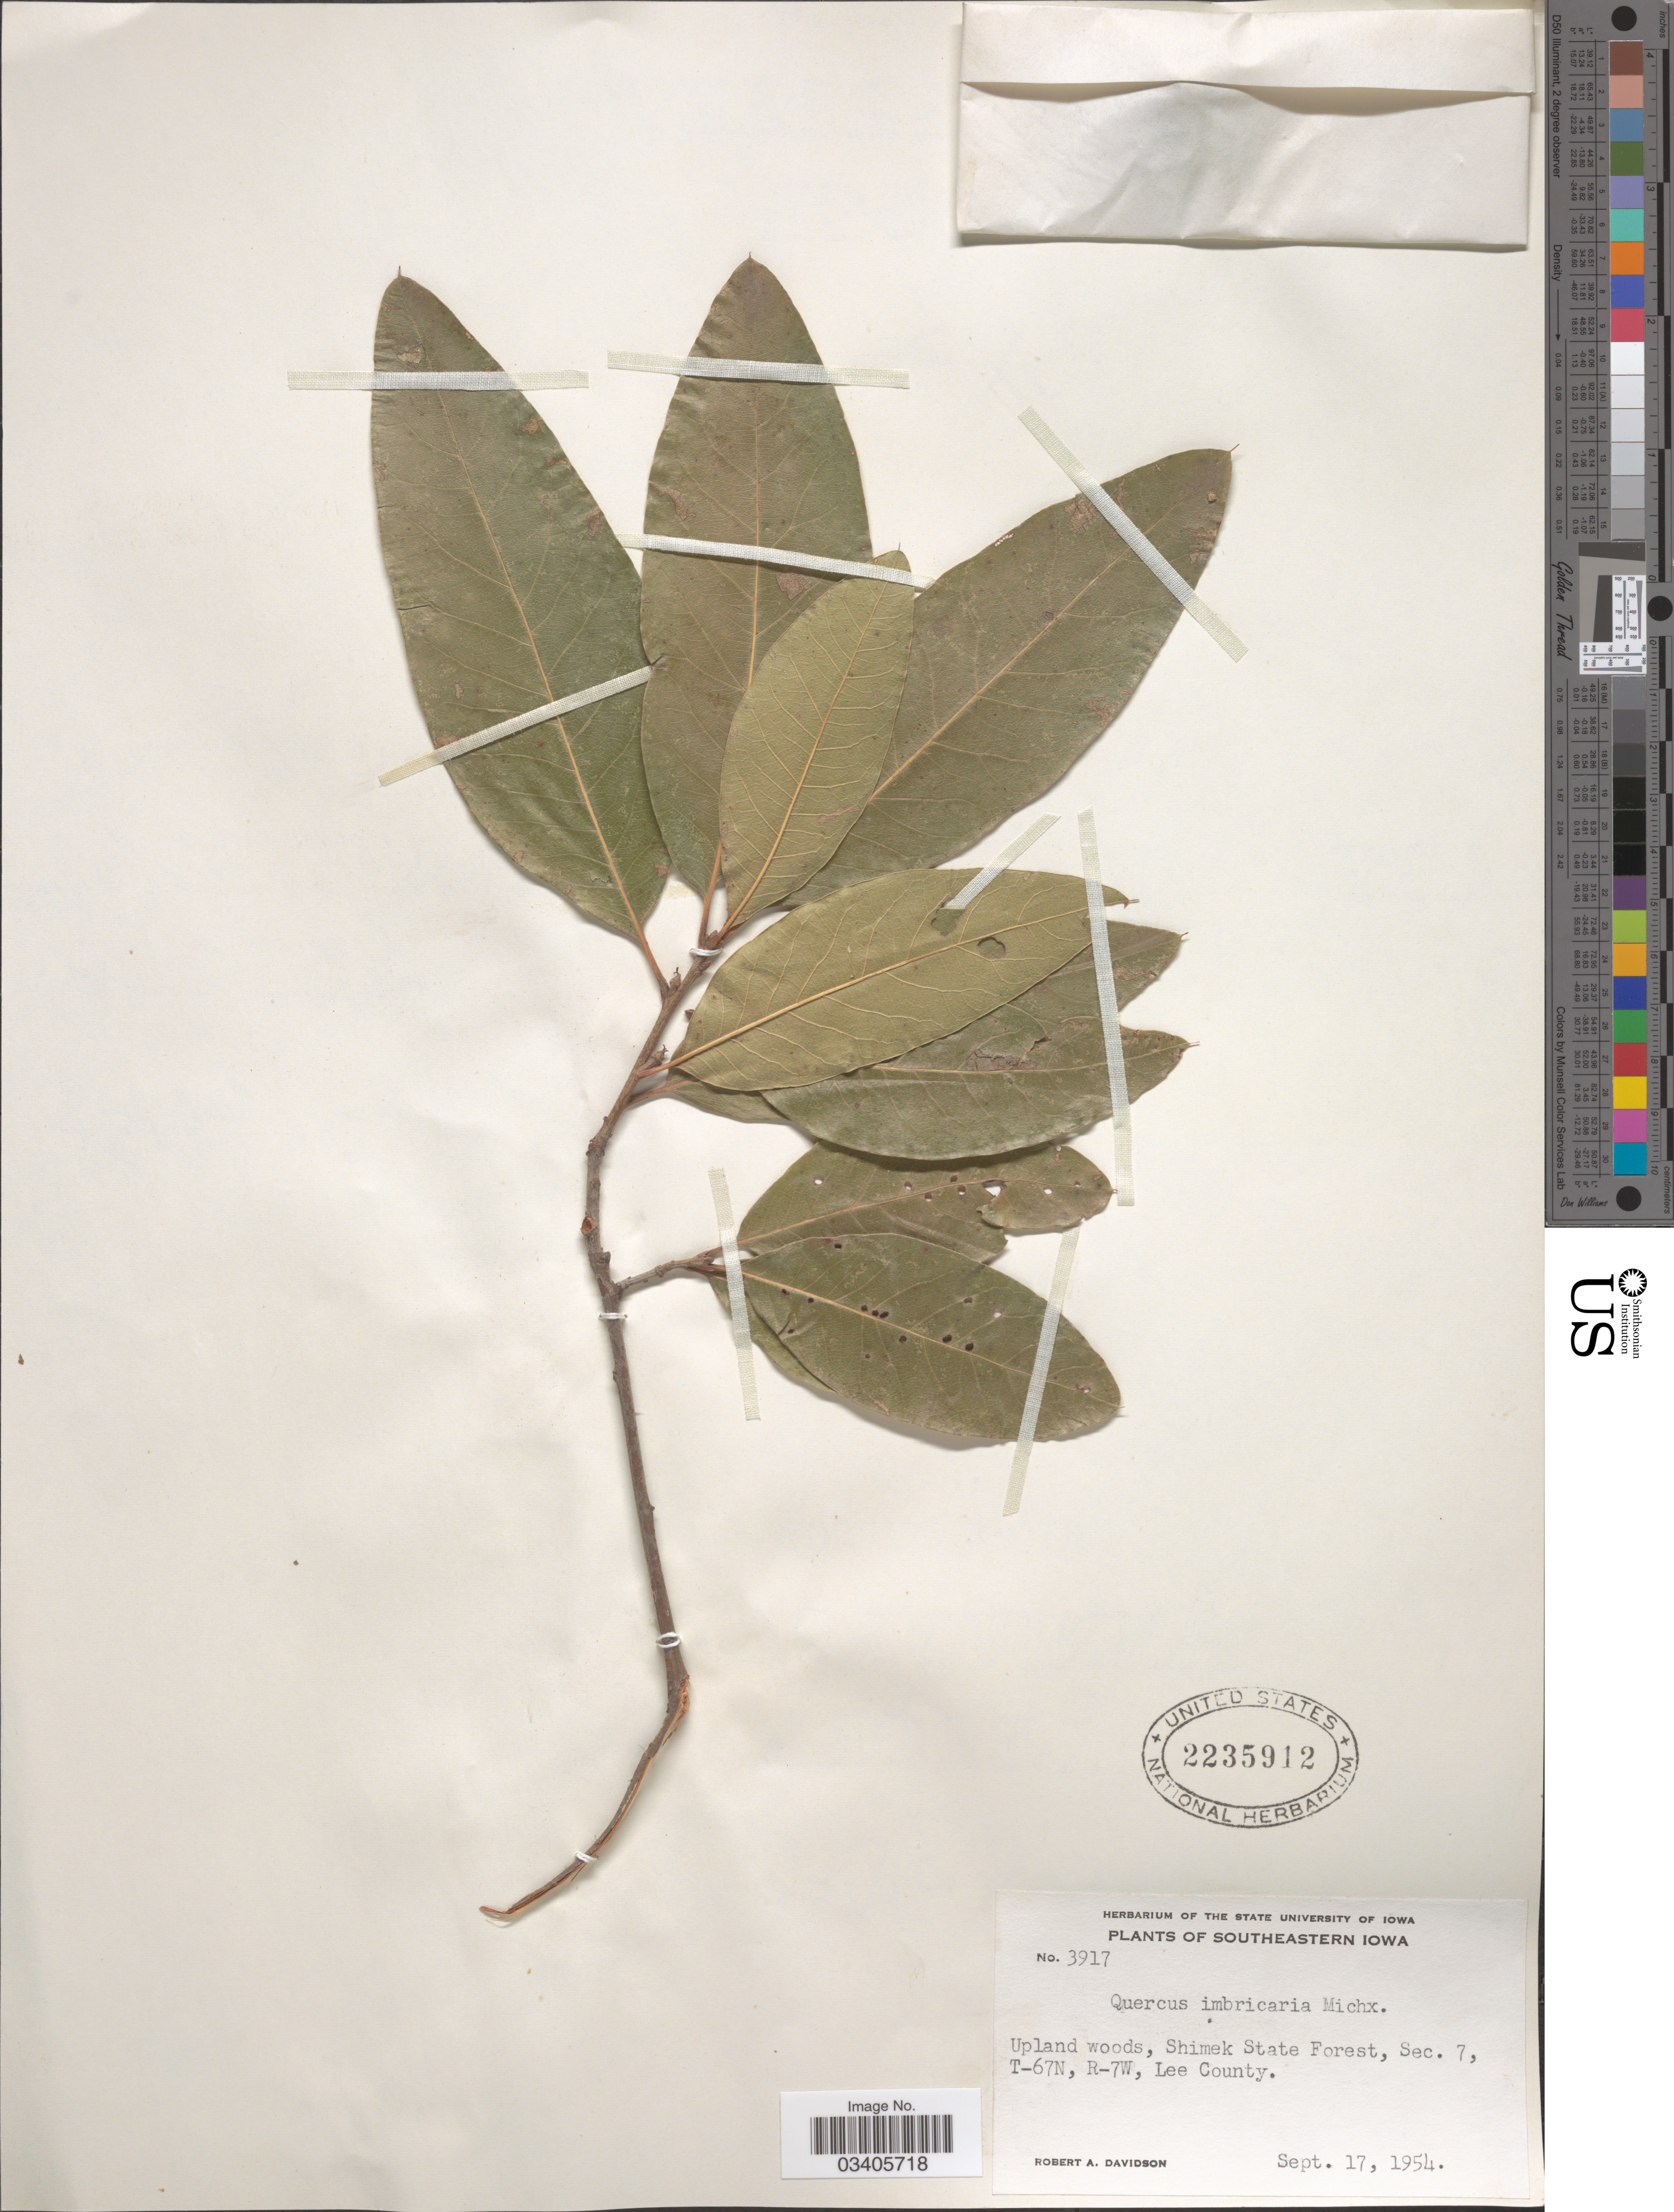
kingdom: Plantae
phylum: Tracheophyta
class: Magnoliopsida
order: Fagales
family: Fagaceae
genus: Quercus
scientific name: Quercus imbricaria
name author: Michx.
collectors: R. A. Davidson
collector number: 3917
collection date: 1954-09-17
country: United States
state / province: Iowa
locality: Southeastern Iowa. Upland woods, Shimek State Forest, Sec. 7, T-67N, R-7W, Lee County.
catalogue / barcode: US 2235912